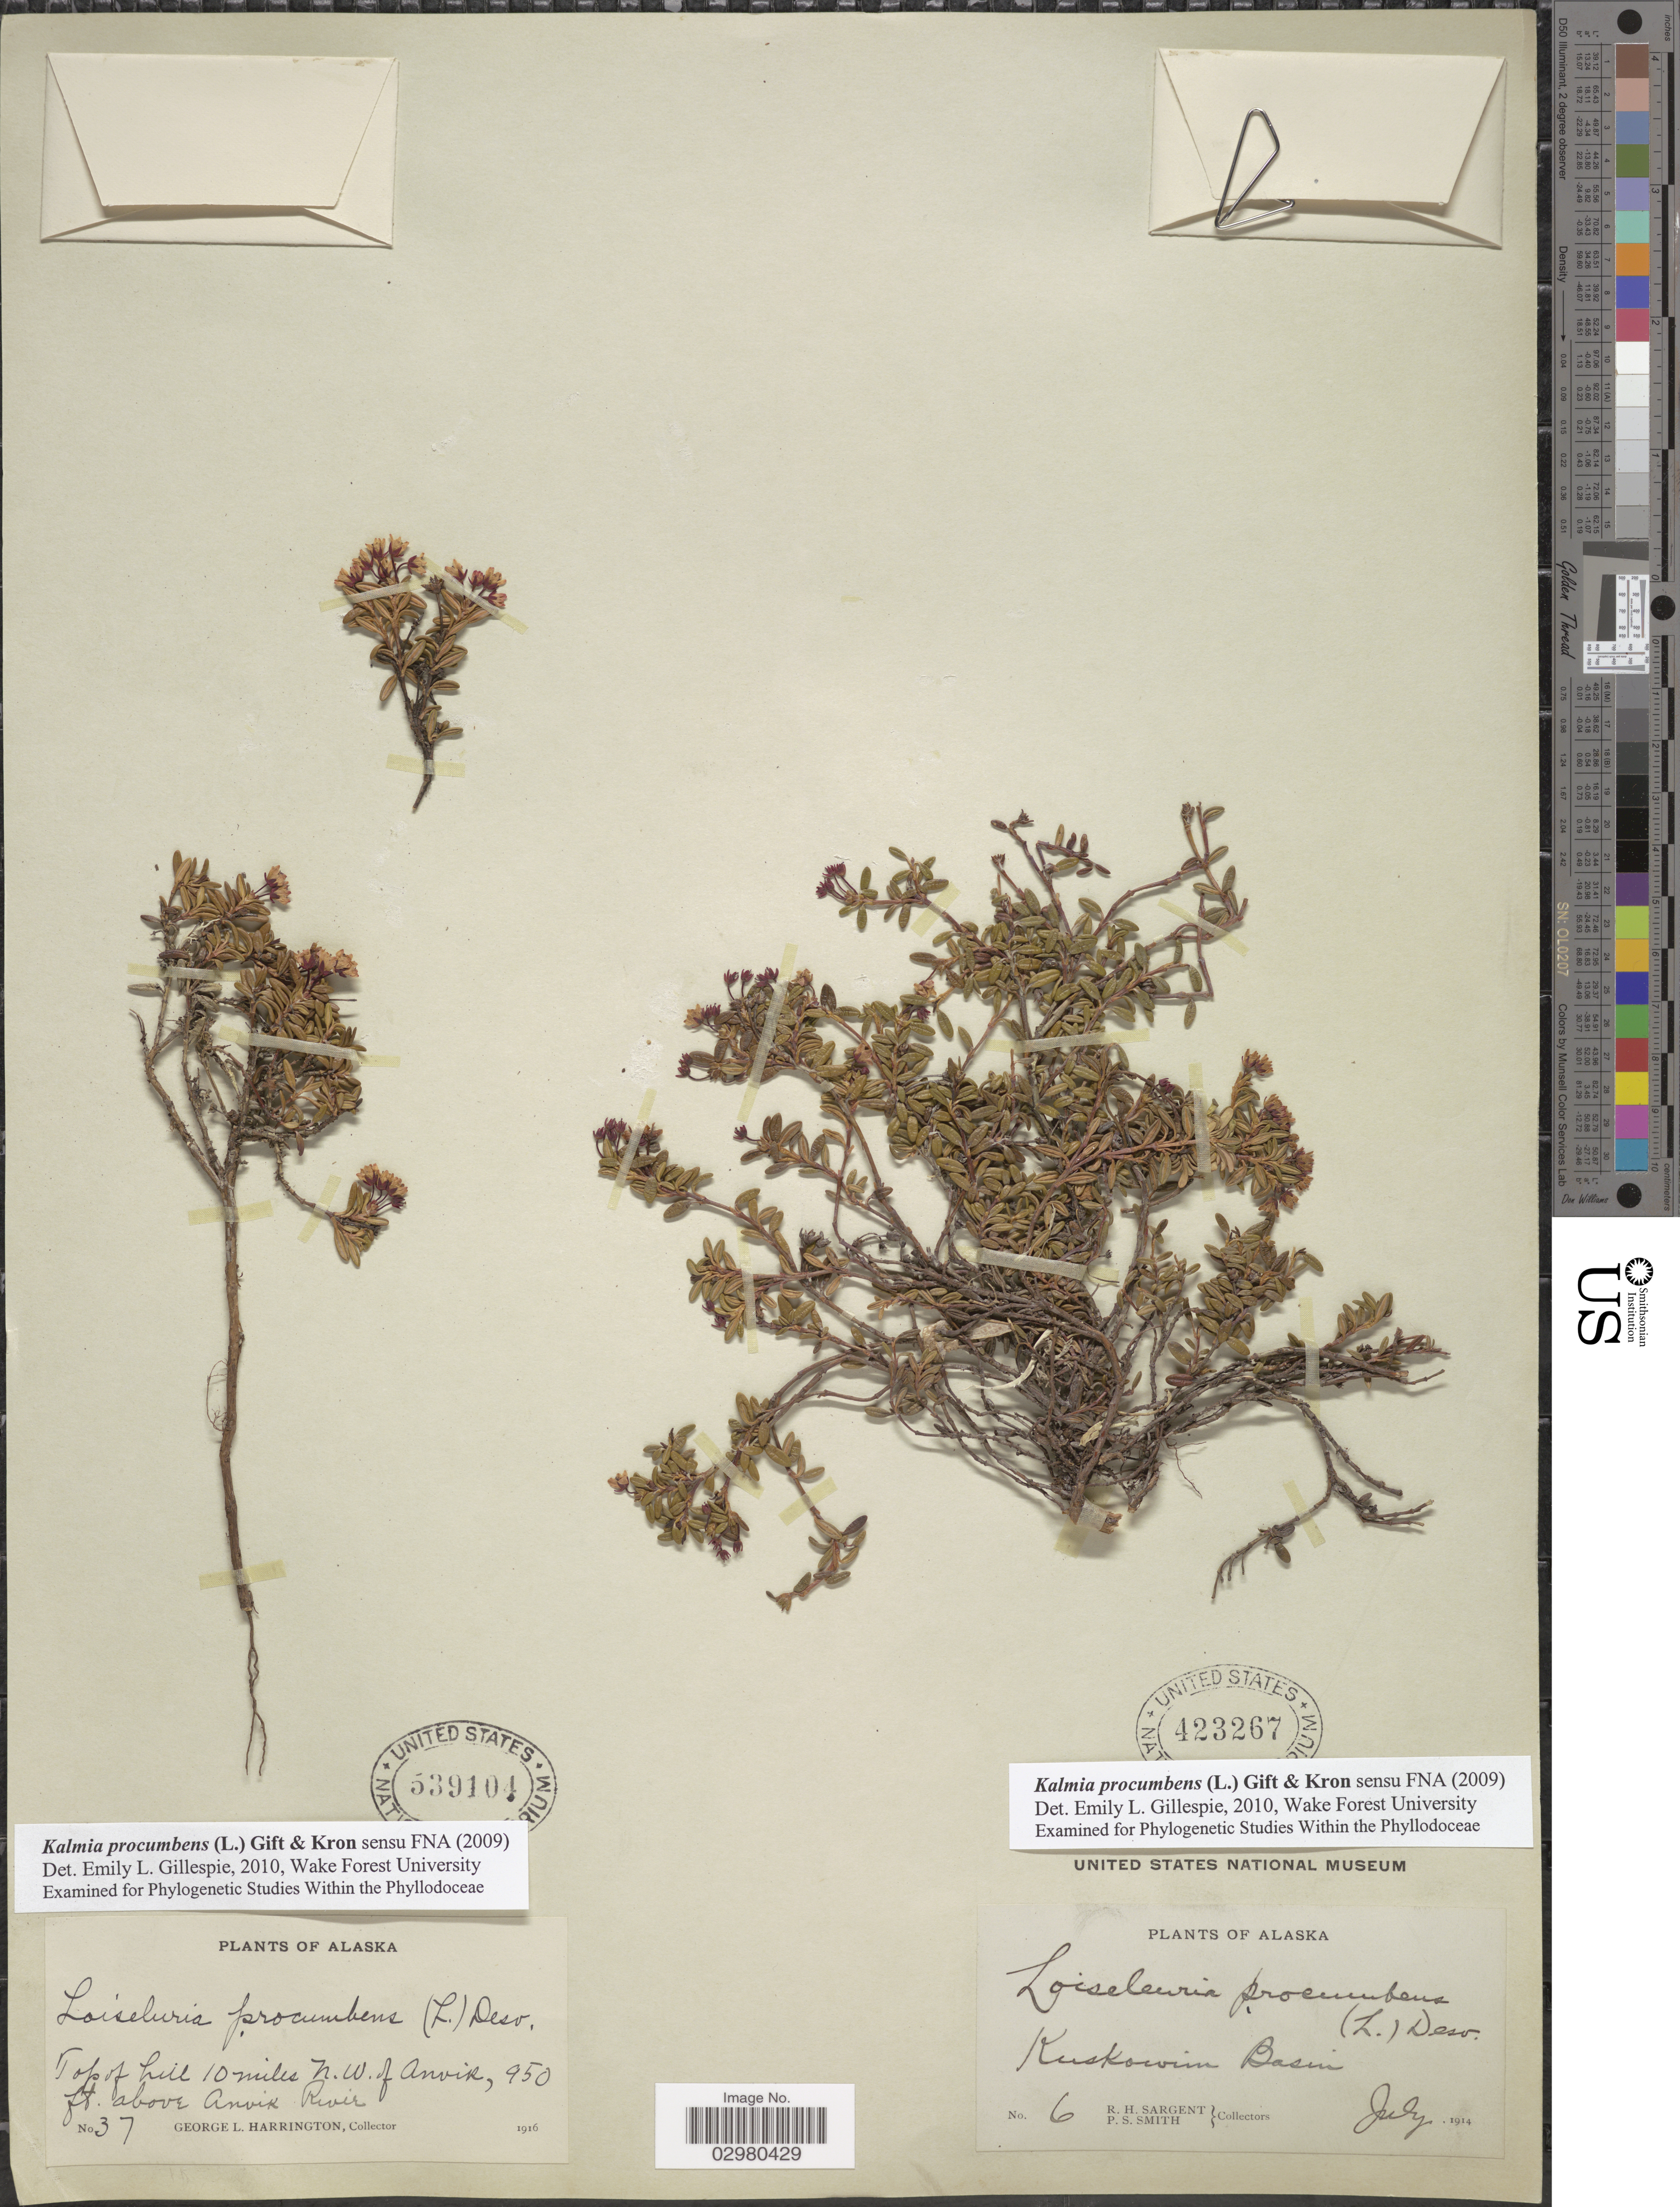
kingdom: Plantae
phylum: Tracheophyta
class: Magnoliopsida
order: Ericales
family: Ericaceae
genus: Loiseleuria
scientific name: Loiseleuria procumbens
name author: (L.) Desv.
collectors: R. Sargent & P. Smith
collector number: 6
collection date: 1914-07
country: United States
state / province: Alaska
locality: Kuskowim Basin.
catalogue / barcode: US 423267-2